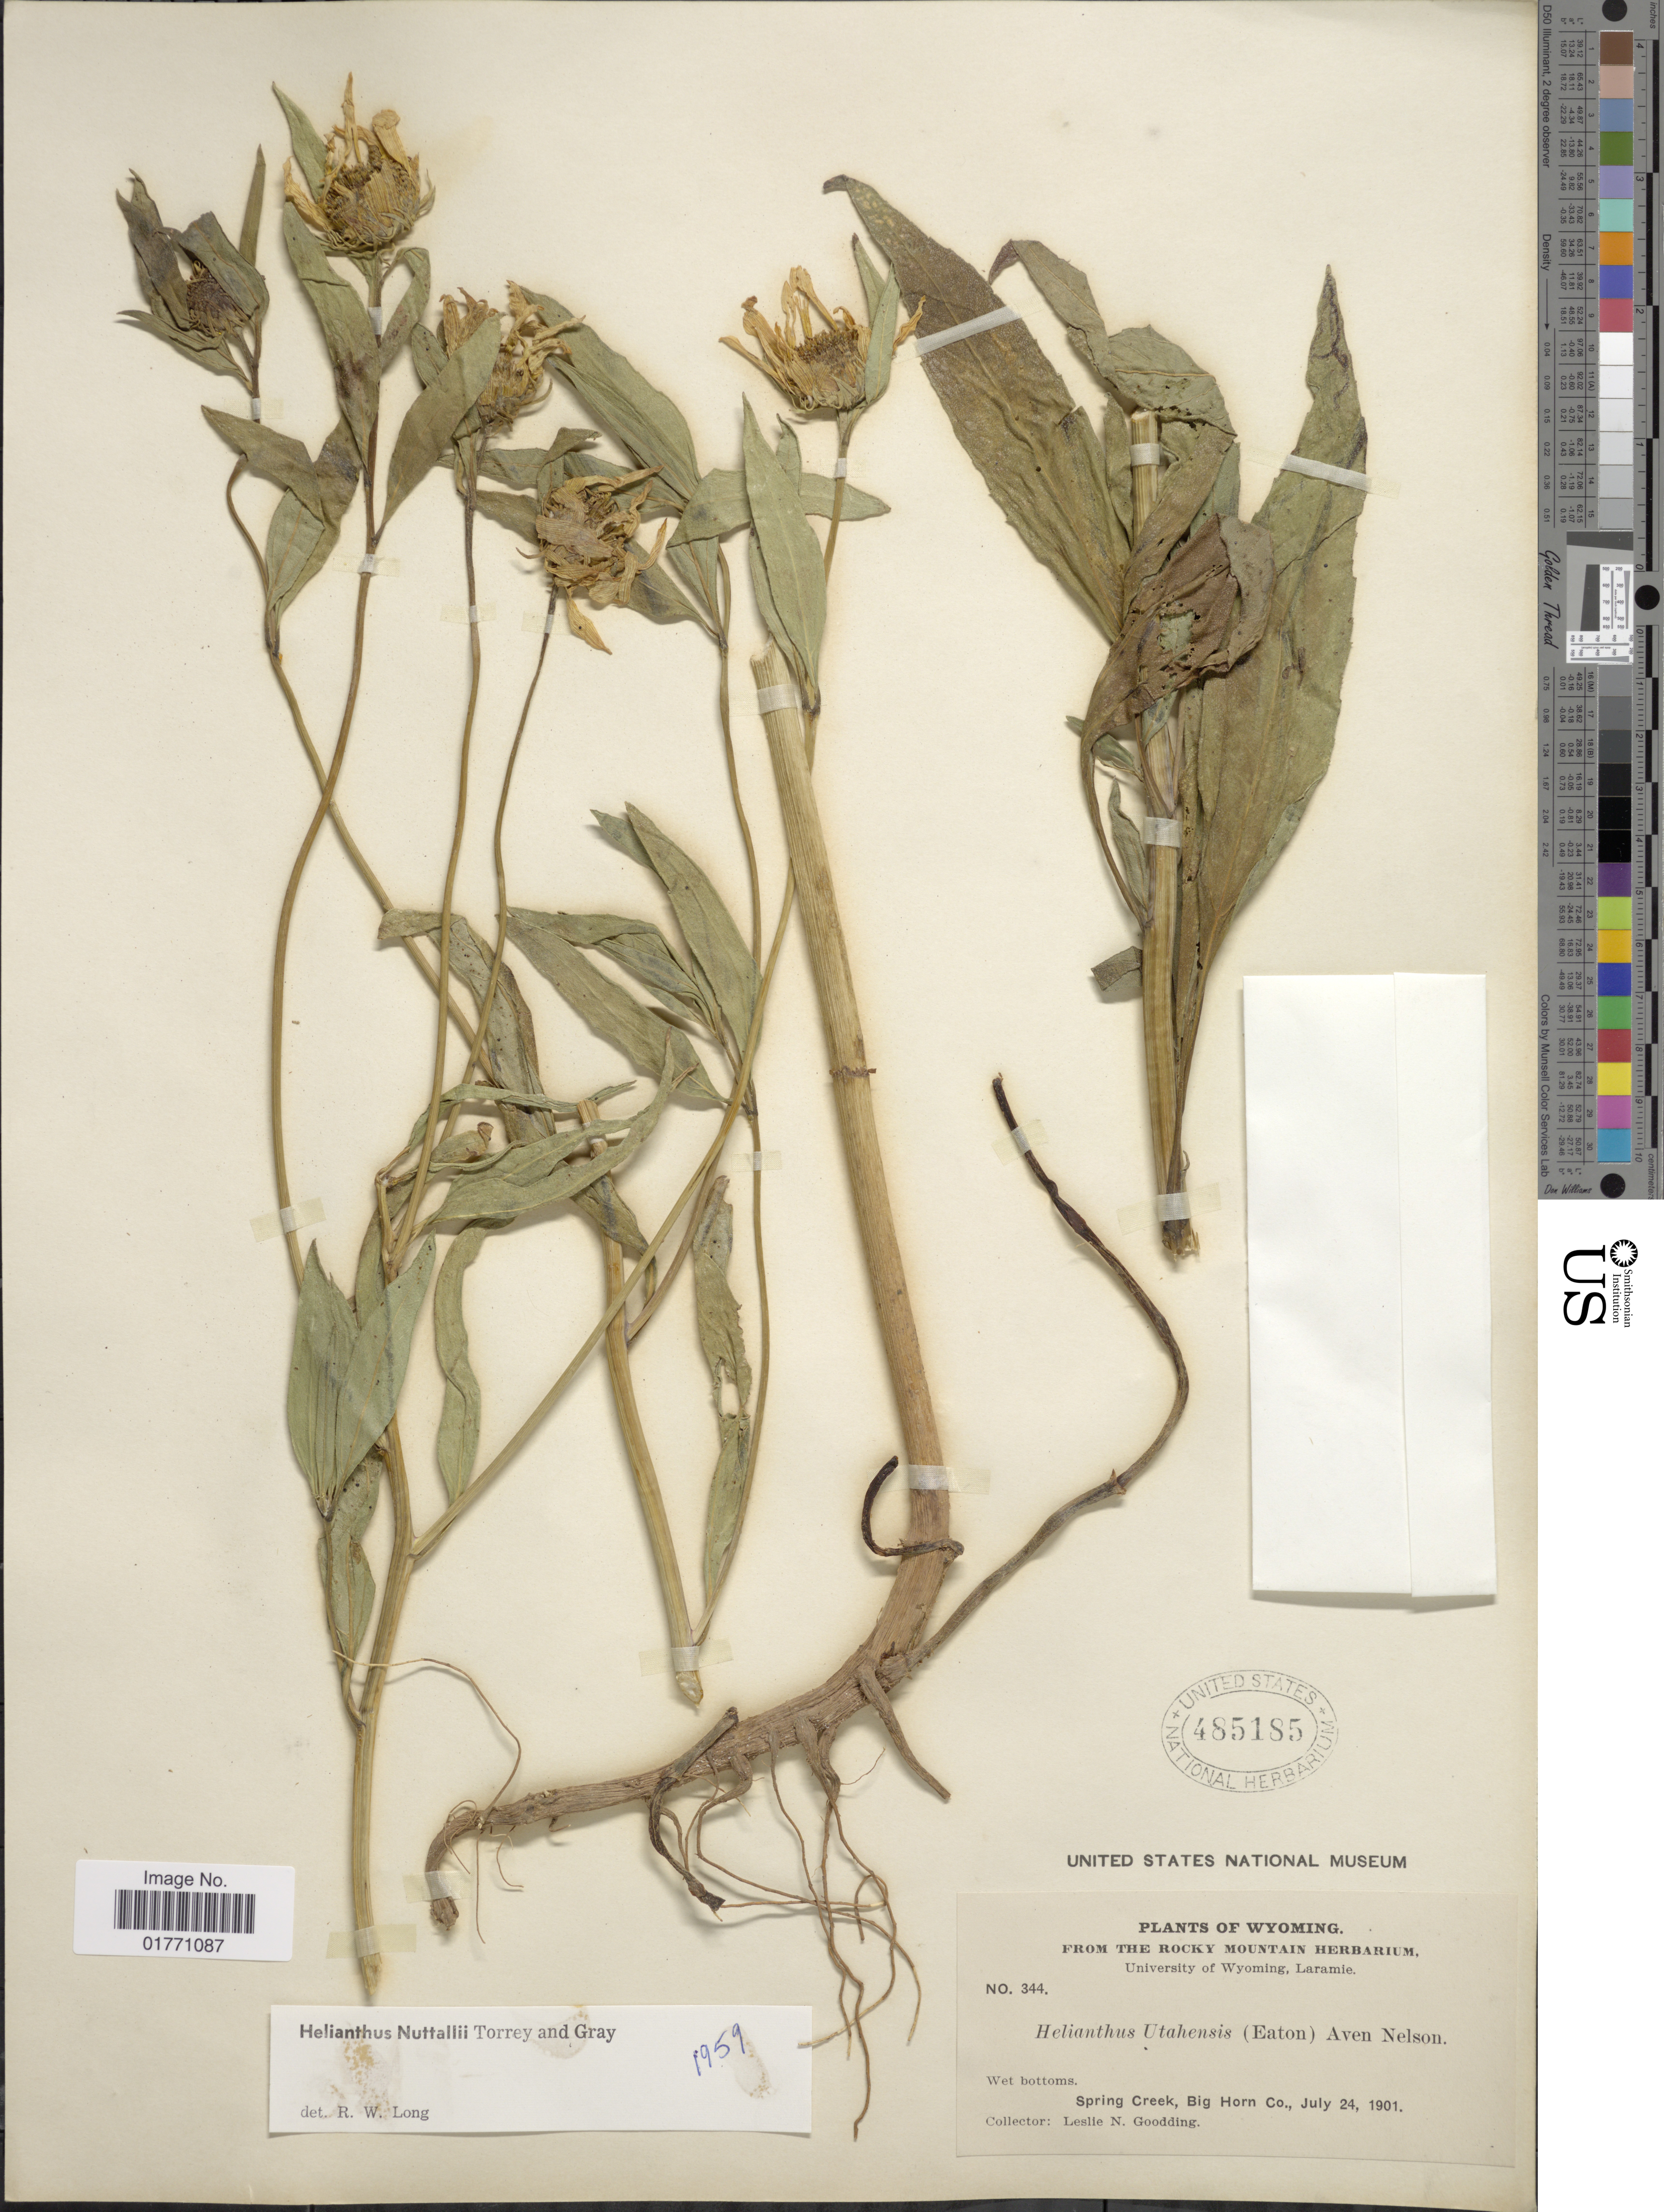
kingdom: Plantae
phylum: Tracheophyta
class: Magnoliopsida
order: Asterales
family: Asteraceae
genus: Helianthus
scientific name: Helianthus nuttallii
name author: Torr. & A. Gray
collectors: L. N. Goodding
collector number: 344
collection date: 1901-07-24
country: United States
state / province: Wyoming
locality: Wet bottoms, Spring Creek, Big Horn Co.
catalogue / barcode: US 485185